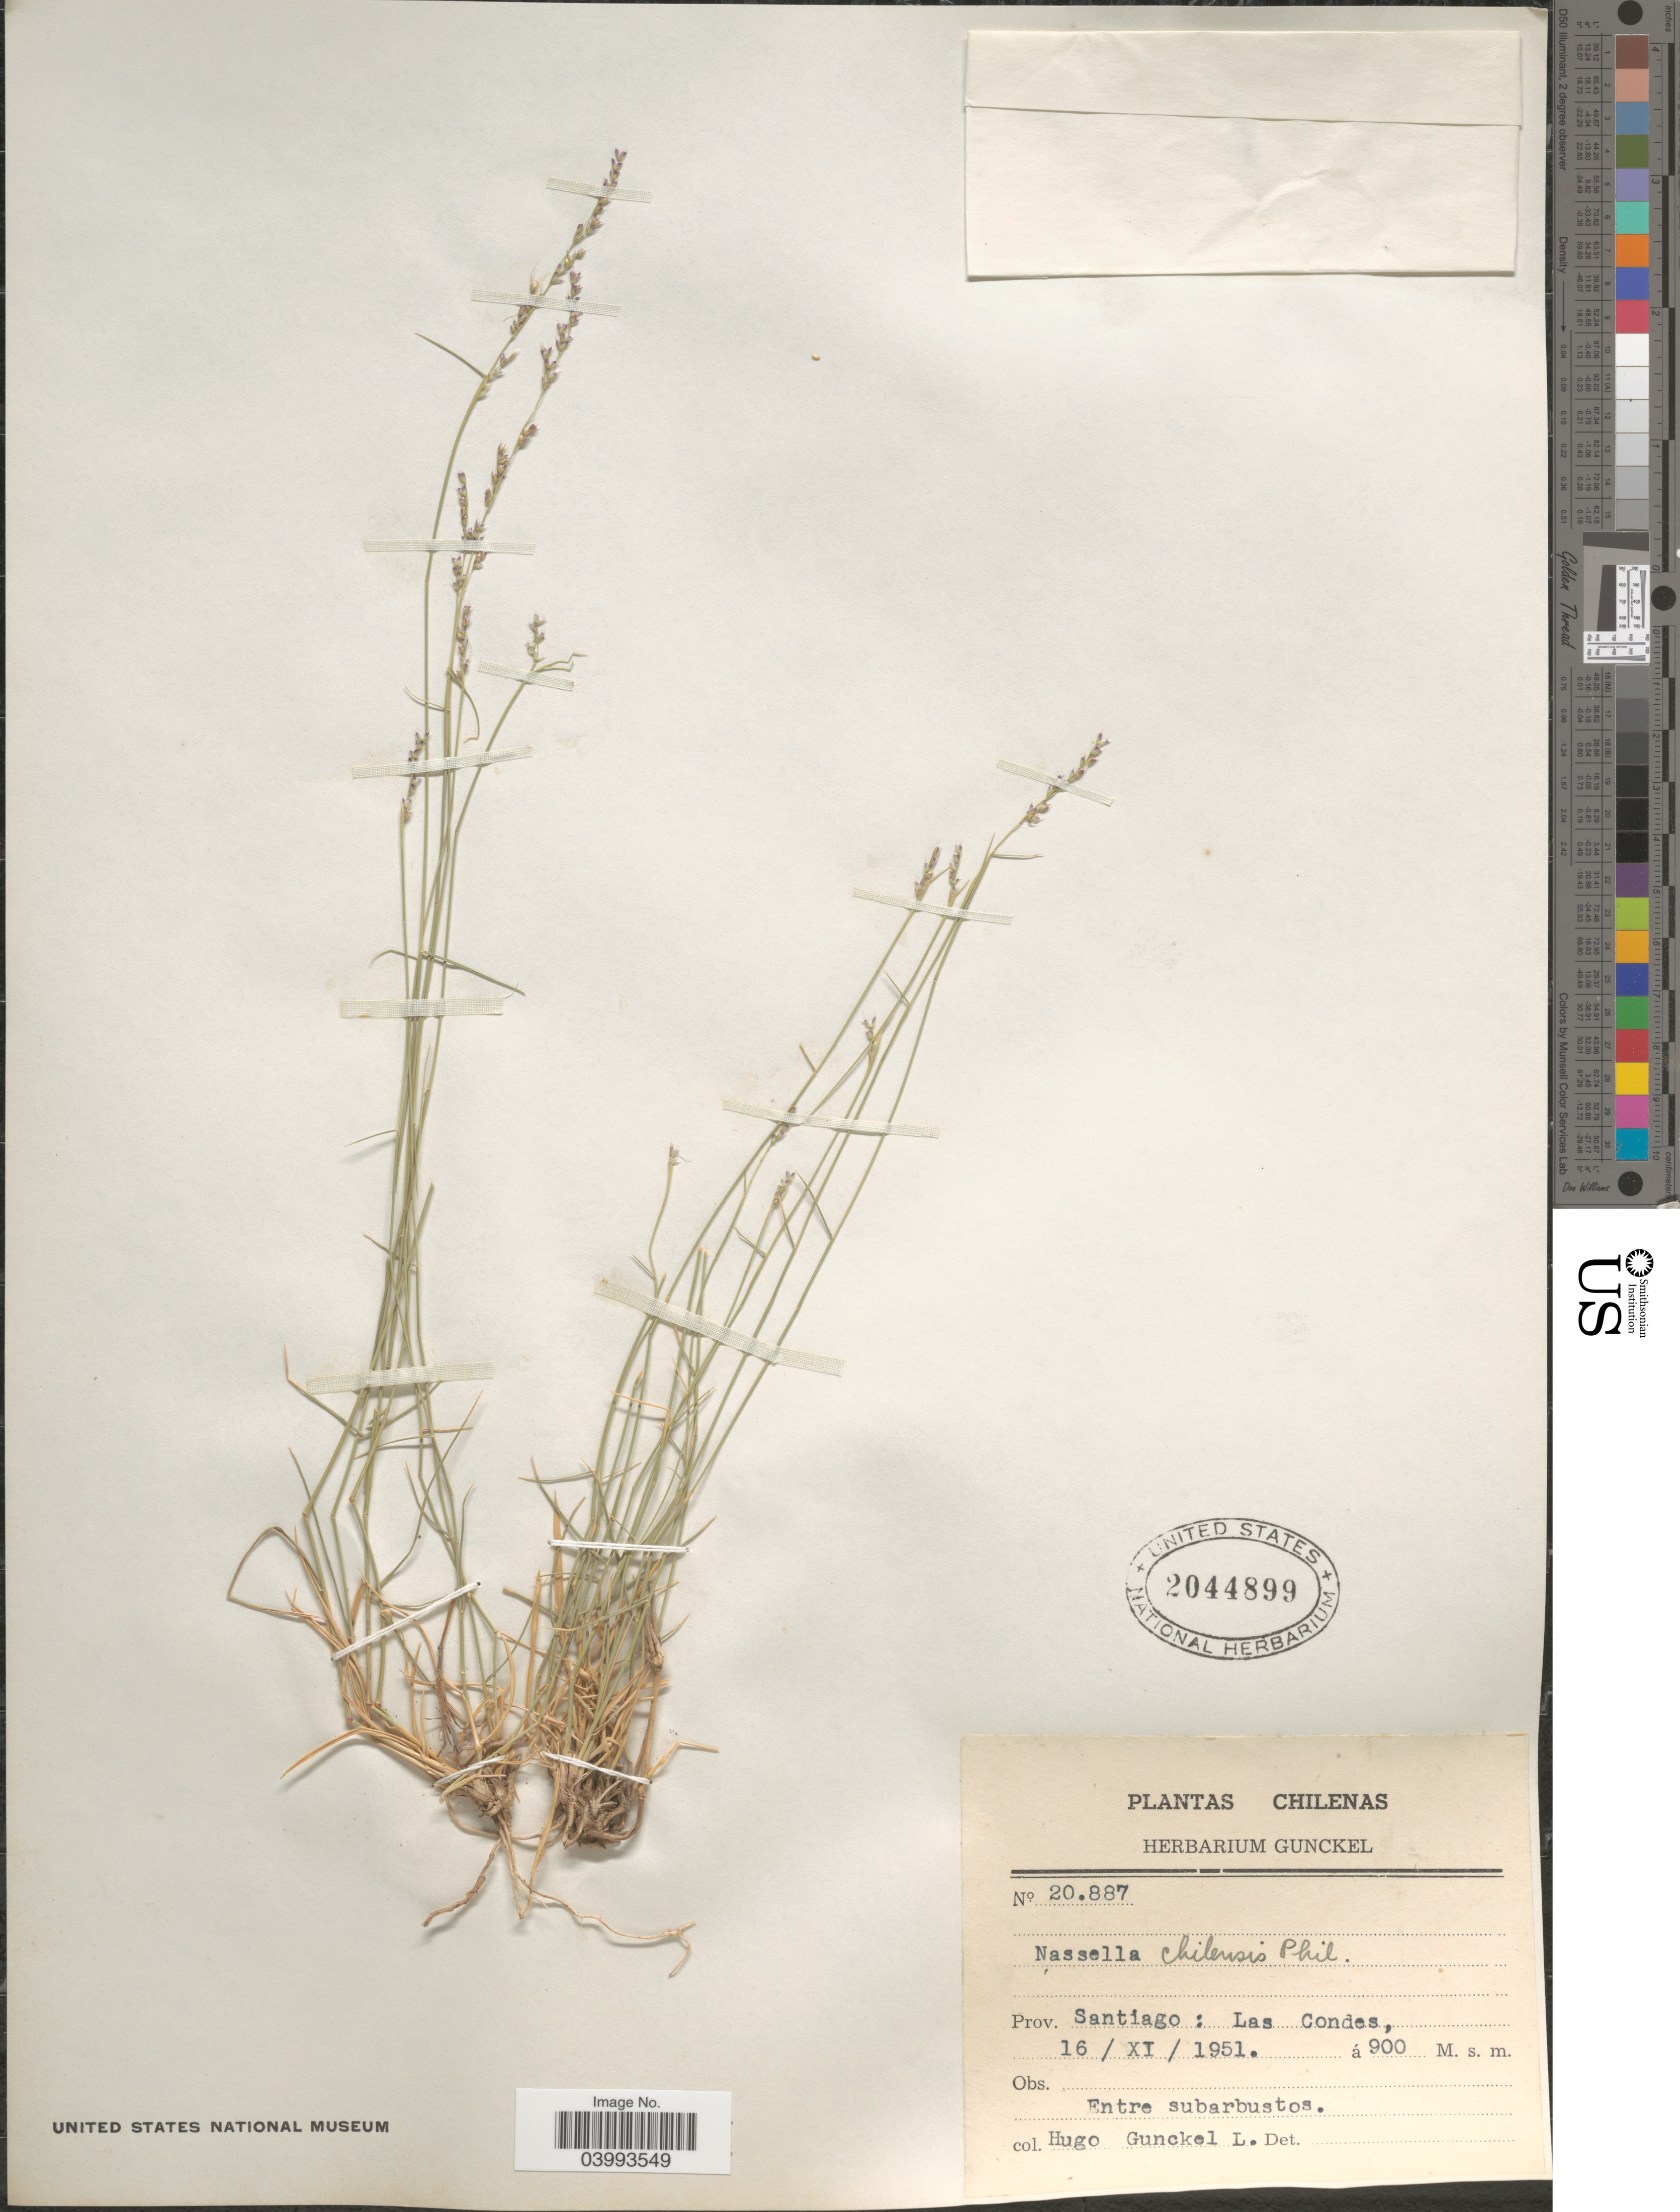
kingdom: Plantae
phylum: Tracheophyta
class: Liliopsida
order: Poales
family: Poaceae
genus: Nassella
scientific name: Nassella chilensis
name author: (Trin.) É. Desv.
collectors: H. Gunckel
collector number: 20887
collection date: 1951-11-16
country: Chile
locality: Prov. Santiago: Las Condes.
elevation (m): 900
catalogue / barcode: US 2044899